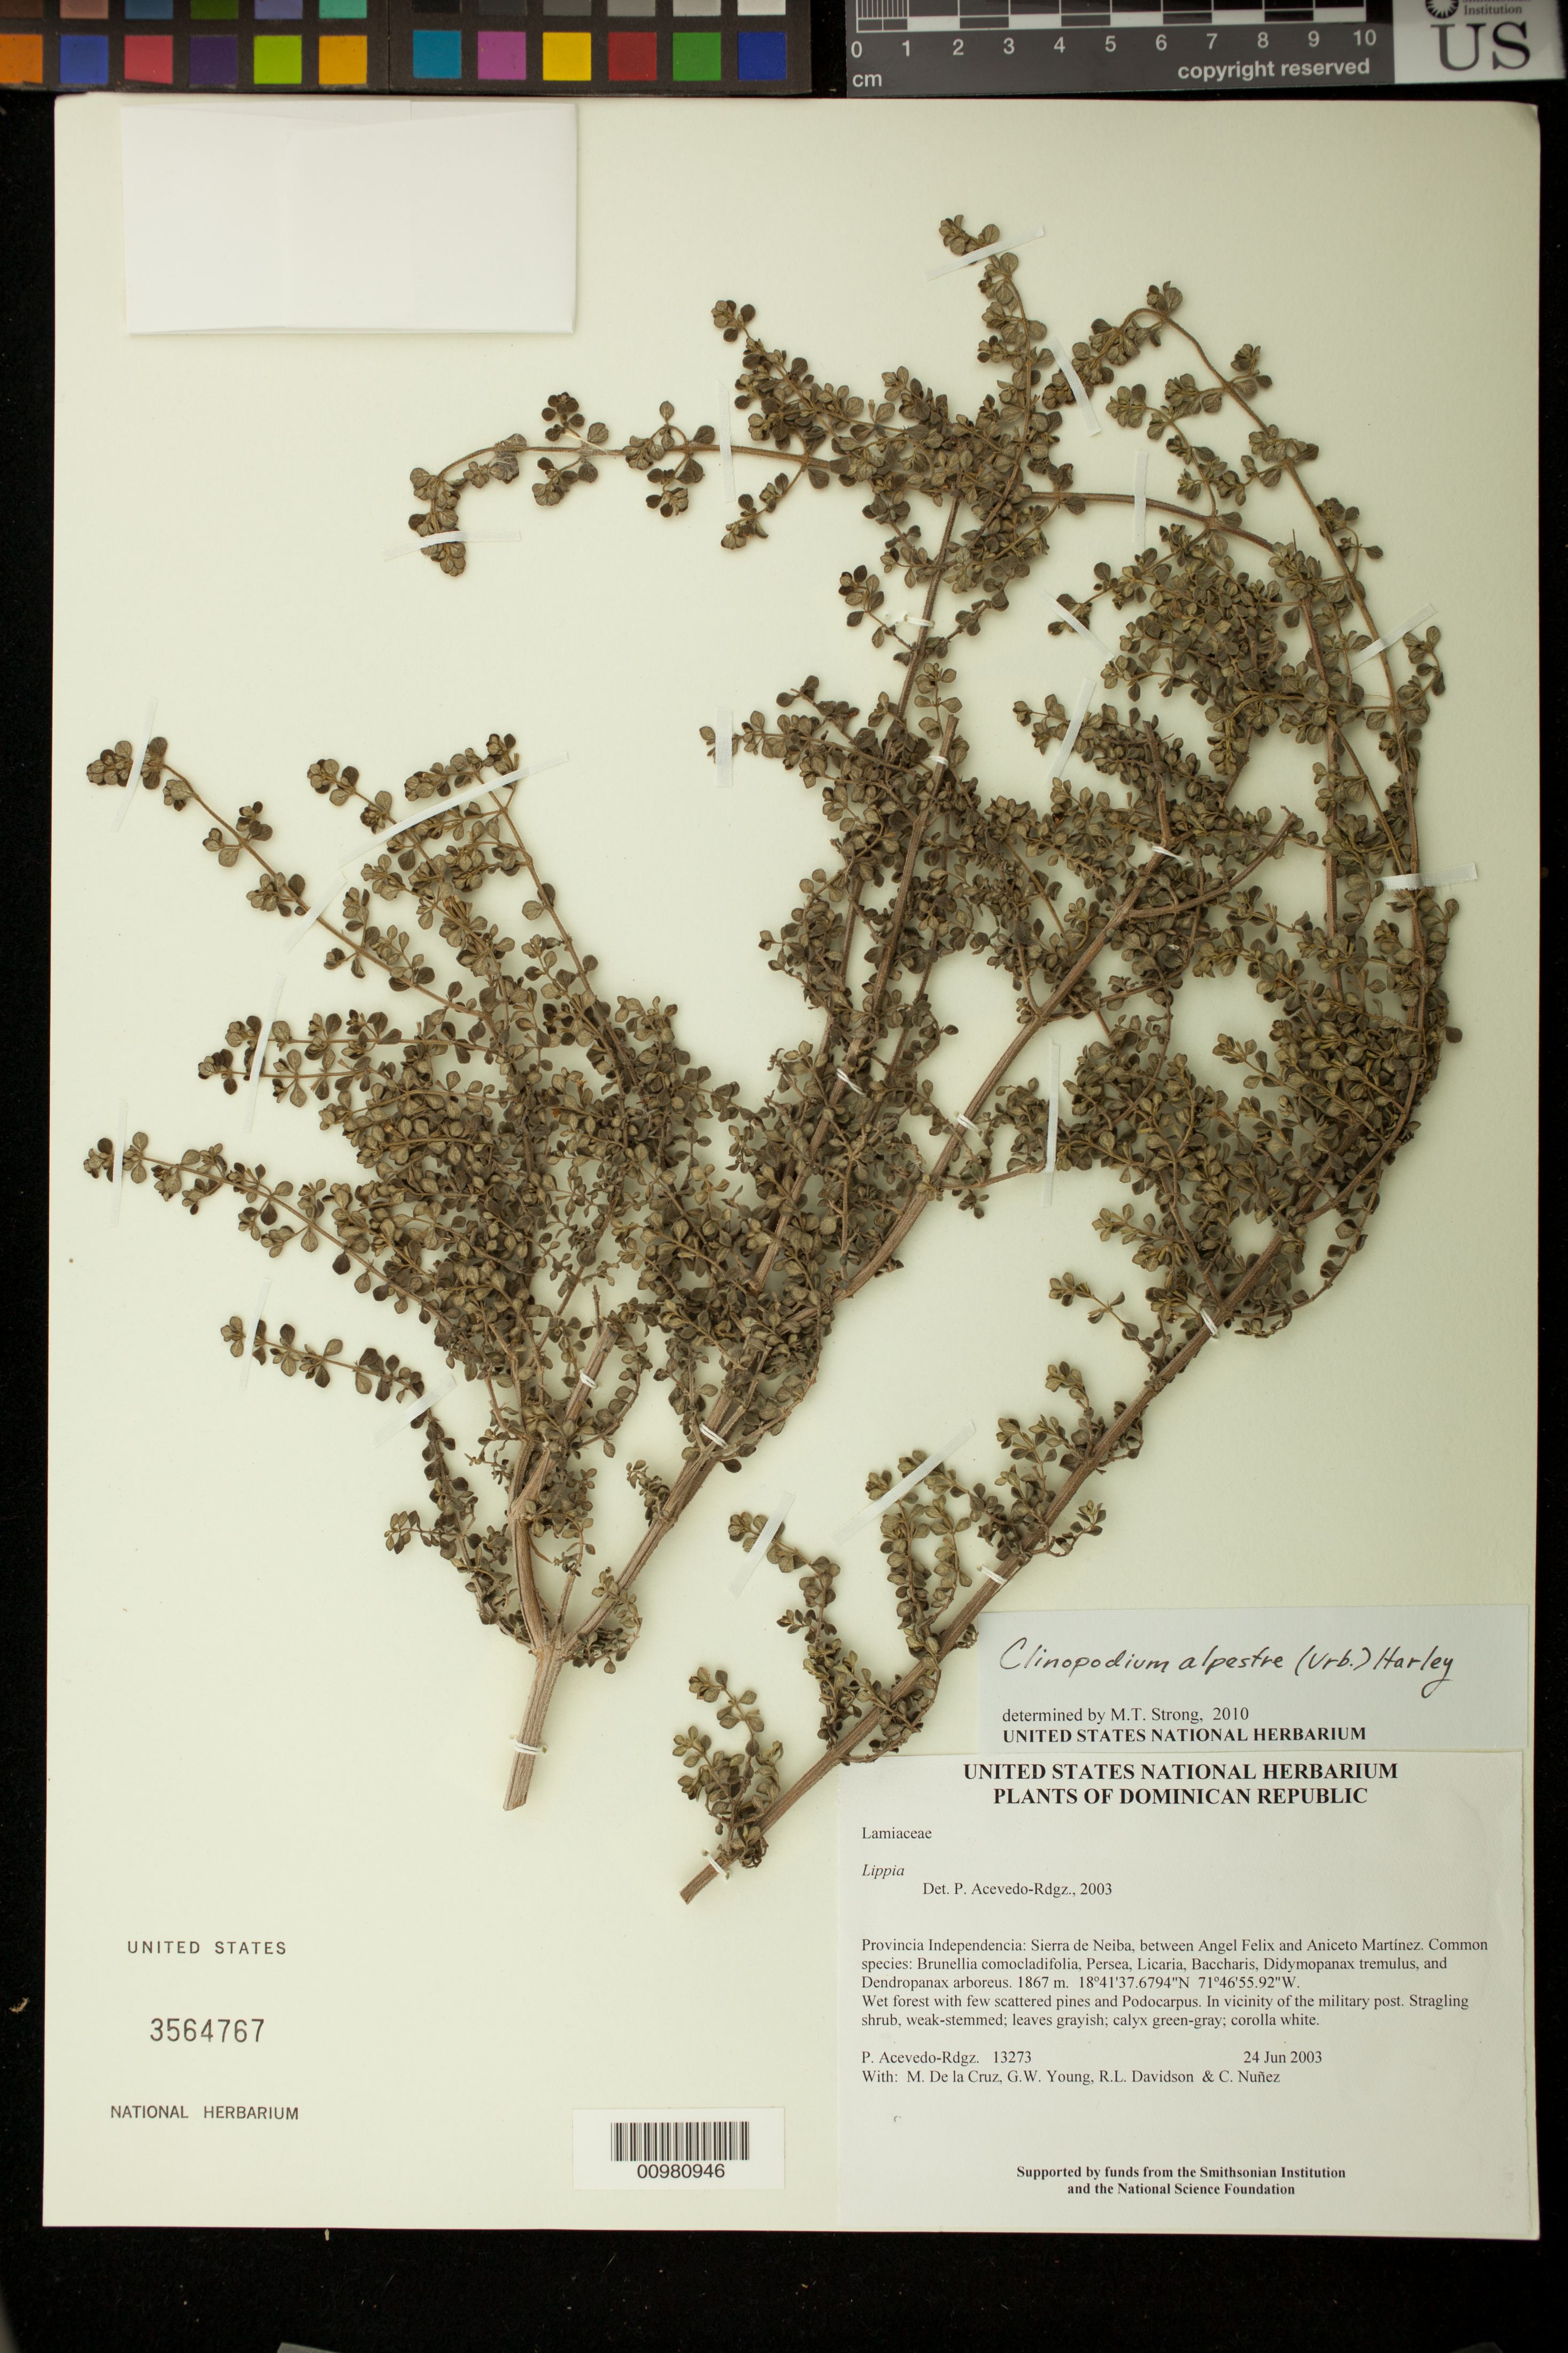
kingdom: Plantae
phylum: Tracheophyta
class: Magnoliopsida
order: Lamiales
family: Lamiaceae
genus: Clinopodium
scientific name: Clinopodium alpestre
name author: (Urb.) Harley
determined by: Strong, M. T., (US), Smithsonian Institution - National Museum of Natural History (UNITED STATES)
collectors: P. Acevedo-Rodr., M. de la Cruz, J. Rawlins, G. Young, R. Davidson & C. Nunez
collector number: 13273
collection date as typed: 24 Jun 2003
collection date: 2003-06-24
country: Dominican Republic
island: Hispaniola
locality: Provincia Independencia: Sierra de Neiba, between Angel Felix and Aniceto Martínez. Common species: Brunellia comocladifolia, Persea, Licaria, Baccharis, Didymopanax tremulus, and Dendropanax arboreus.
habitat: Wet forest with few scattered pines and Podocarpus. In vicinity of the military post.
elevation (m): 1867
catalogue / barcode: US 3564767